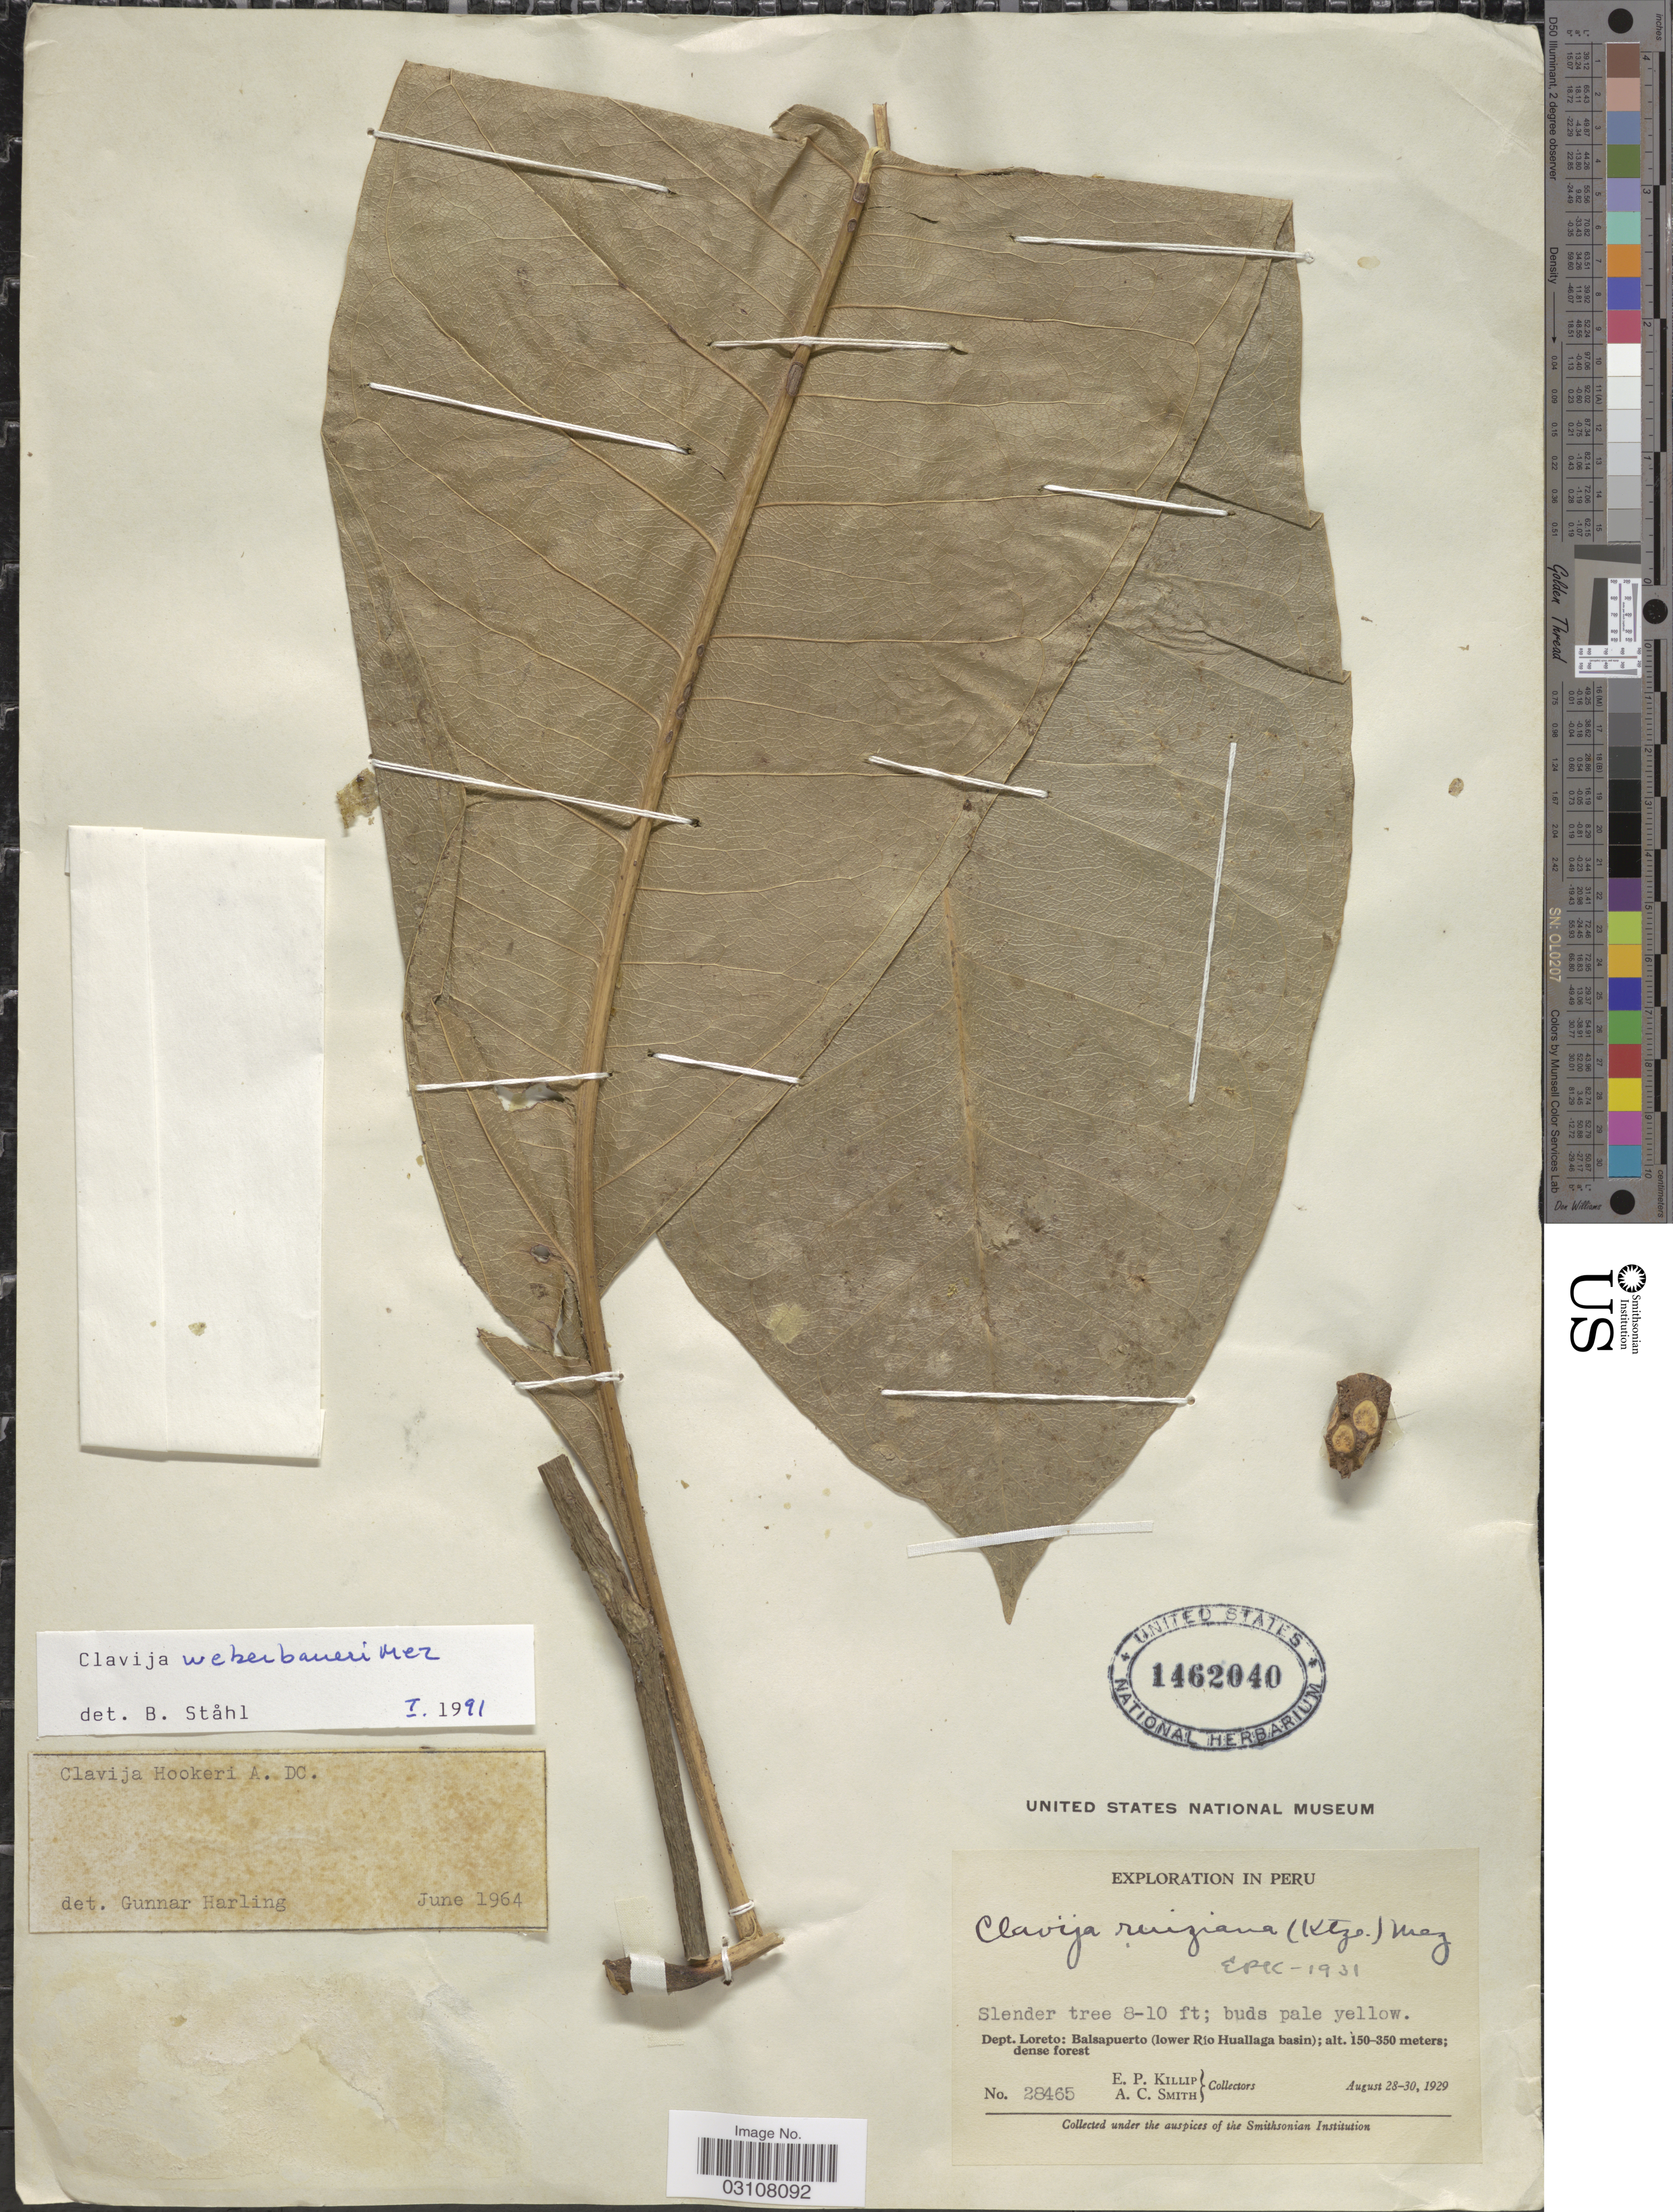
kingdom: Plantae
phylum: Tracheophyta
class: Magnoliopsida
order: Ericales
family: Primulaceae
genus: Clavija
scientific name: Clavija weberbaueri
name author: Mez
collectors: E. P. Killip & A. C. Smith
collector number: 28465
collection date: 1929-08-28/1929-08-30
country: Peru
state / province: Loreto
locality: Dept. Loreto: Balsapuerto (lower Río Huallaga basin).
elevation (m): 150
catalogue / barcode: US 1462040